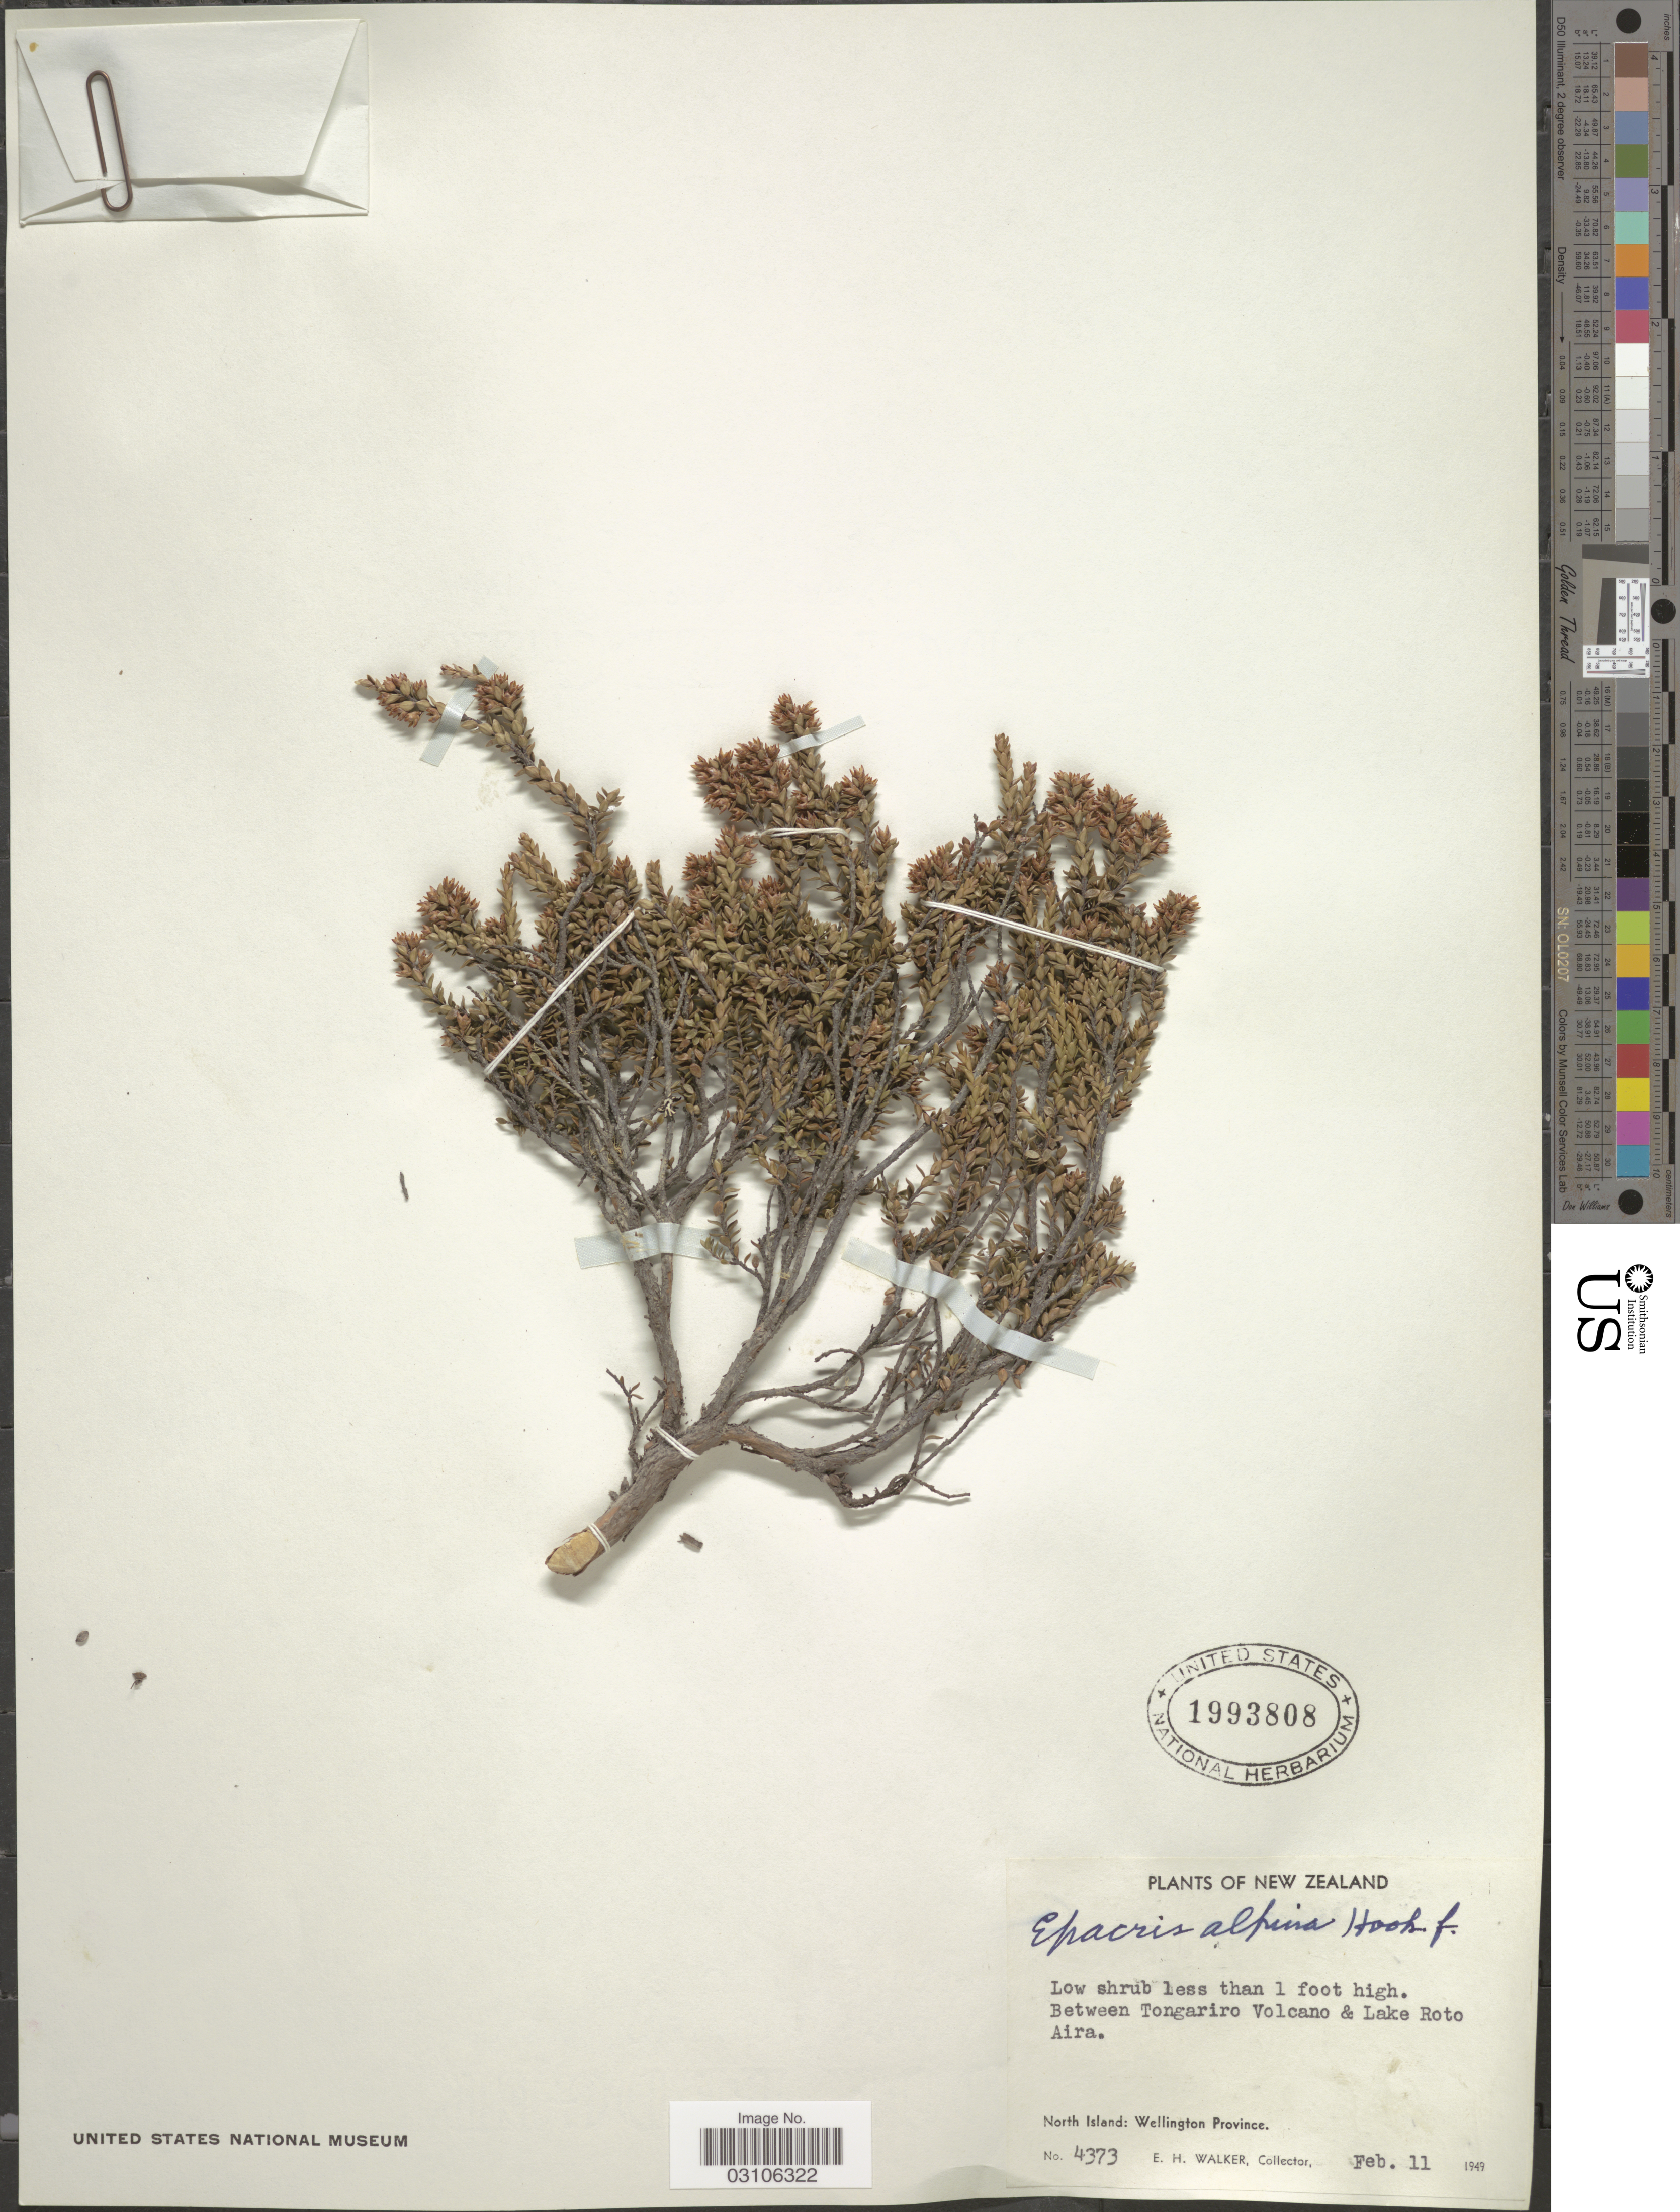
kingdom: Plantae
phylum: Tracheophyta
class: Magnoliopsida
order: Ericales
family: Ericaceae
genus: Epacris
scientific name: Epacris alpina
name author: Hook. f.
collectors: E. H. Walker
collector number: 4373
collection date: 1949-02-11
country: New Zealand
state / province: Wellington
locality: Between Tongariro Volcano & Lake Roto Aira. North Island: Wellington Province.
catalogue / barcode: US 1993808